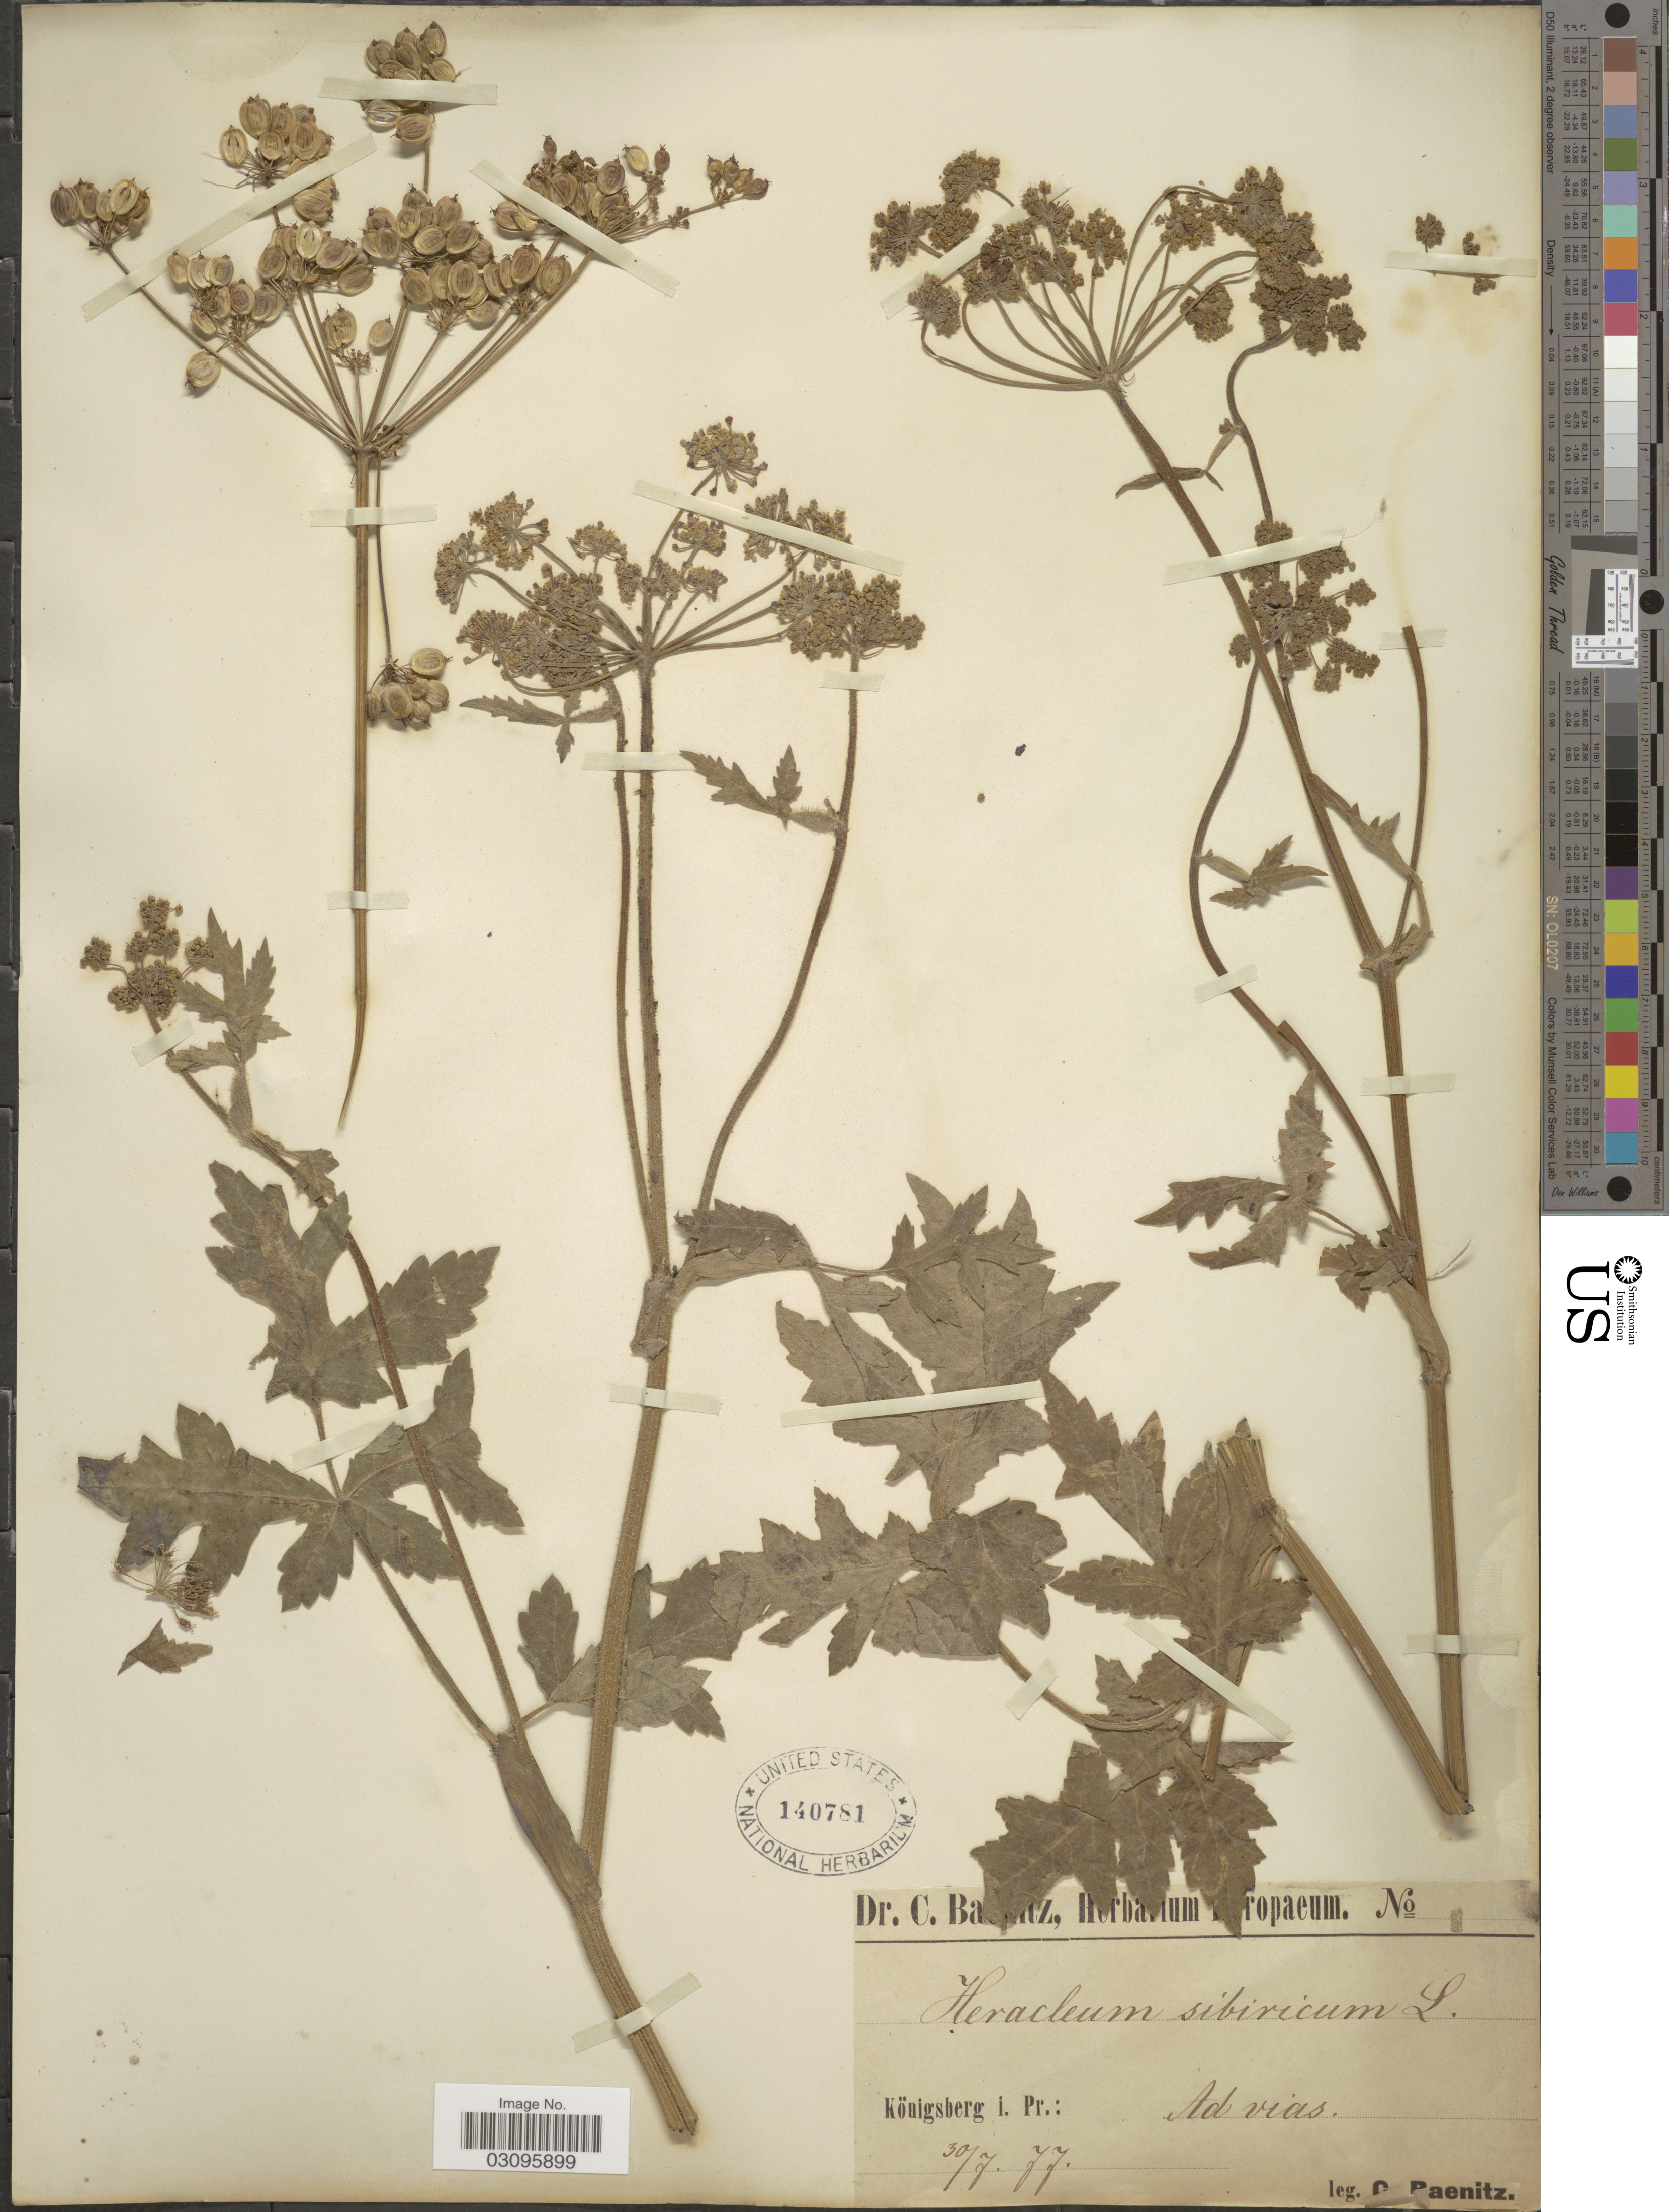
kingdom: Plantae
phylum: Tracheophyta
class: Magnoliopsida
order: Apiales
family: Apiaceae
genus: Heracleum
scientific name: Heracleum sibiricum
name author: L.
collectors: C. G. Baenitz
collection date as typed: Transcribed d/m/y: 30/7/77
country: Russian Federation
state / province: Kaliningrad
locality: Königsberg i. Pr.: Ad vias.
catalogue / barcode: US 140781